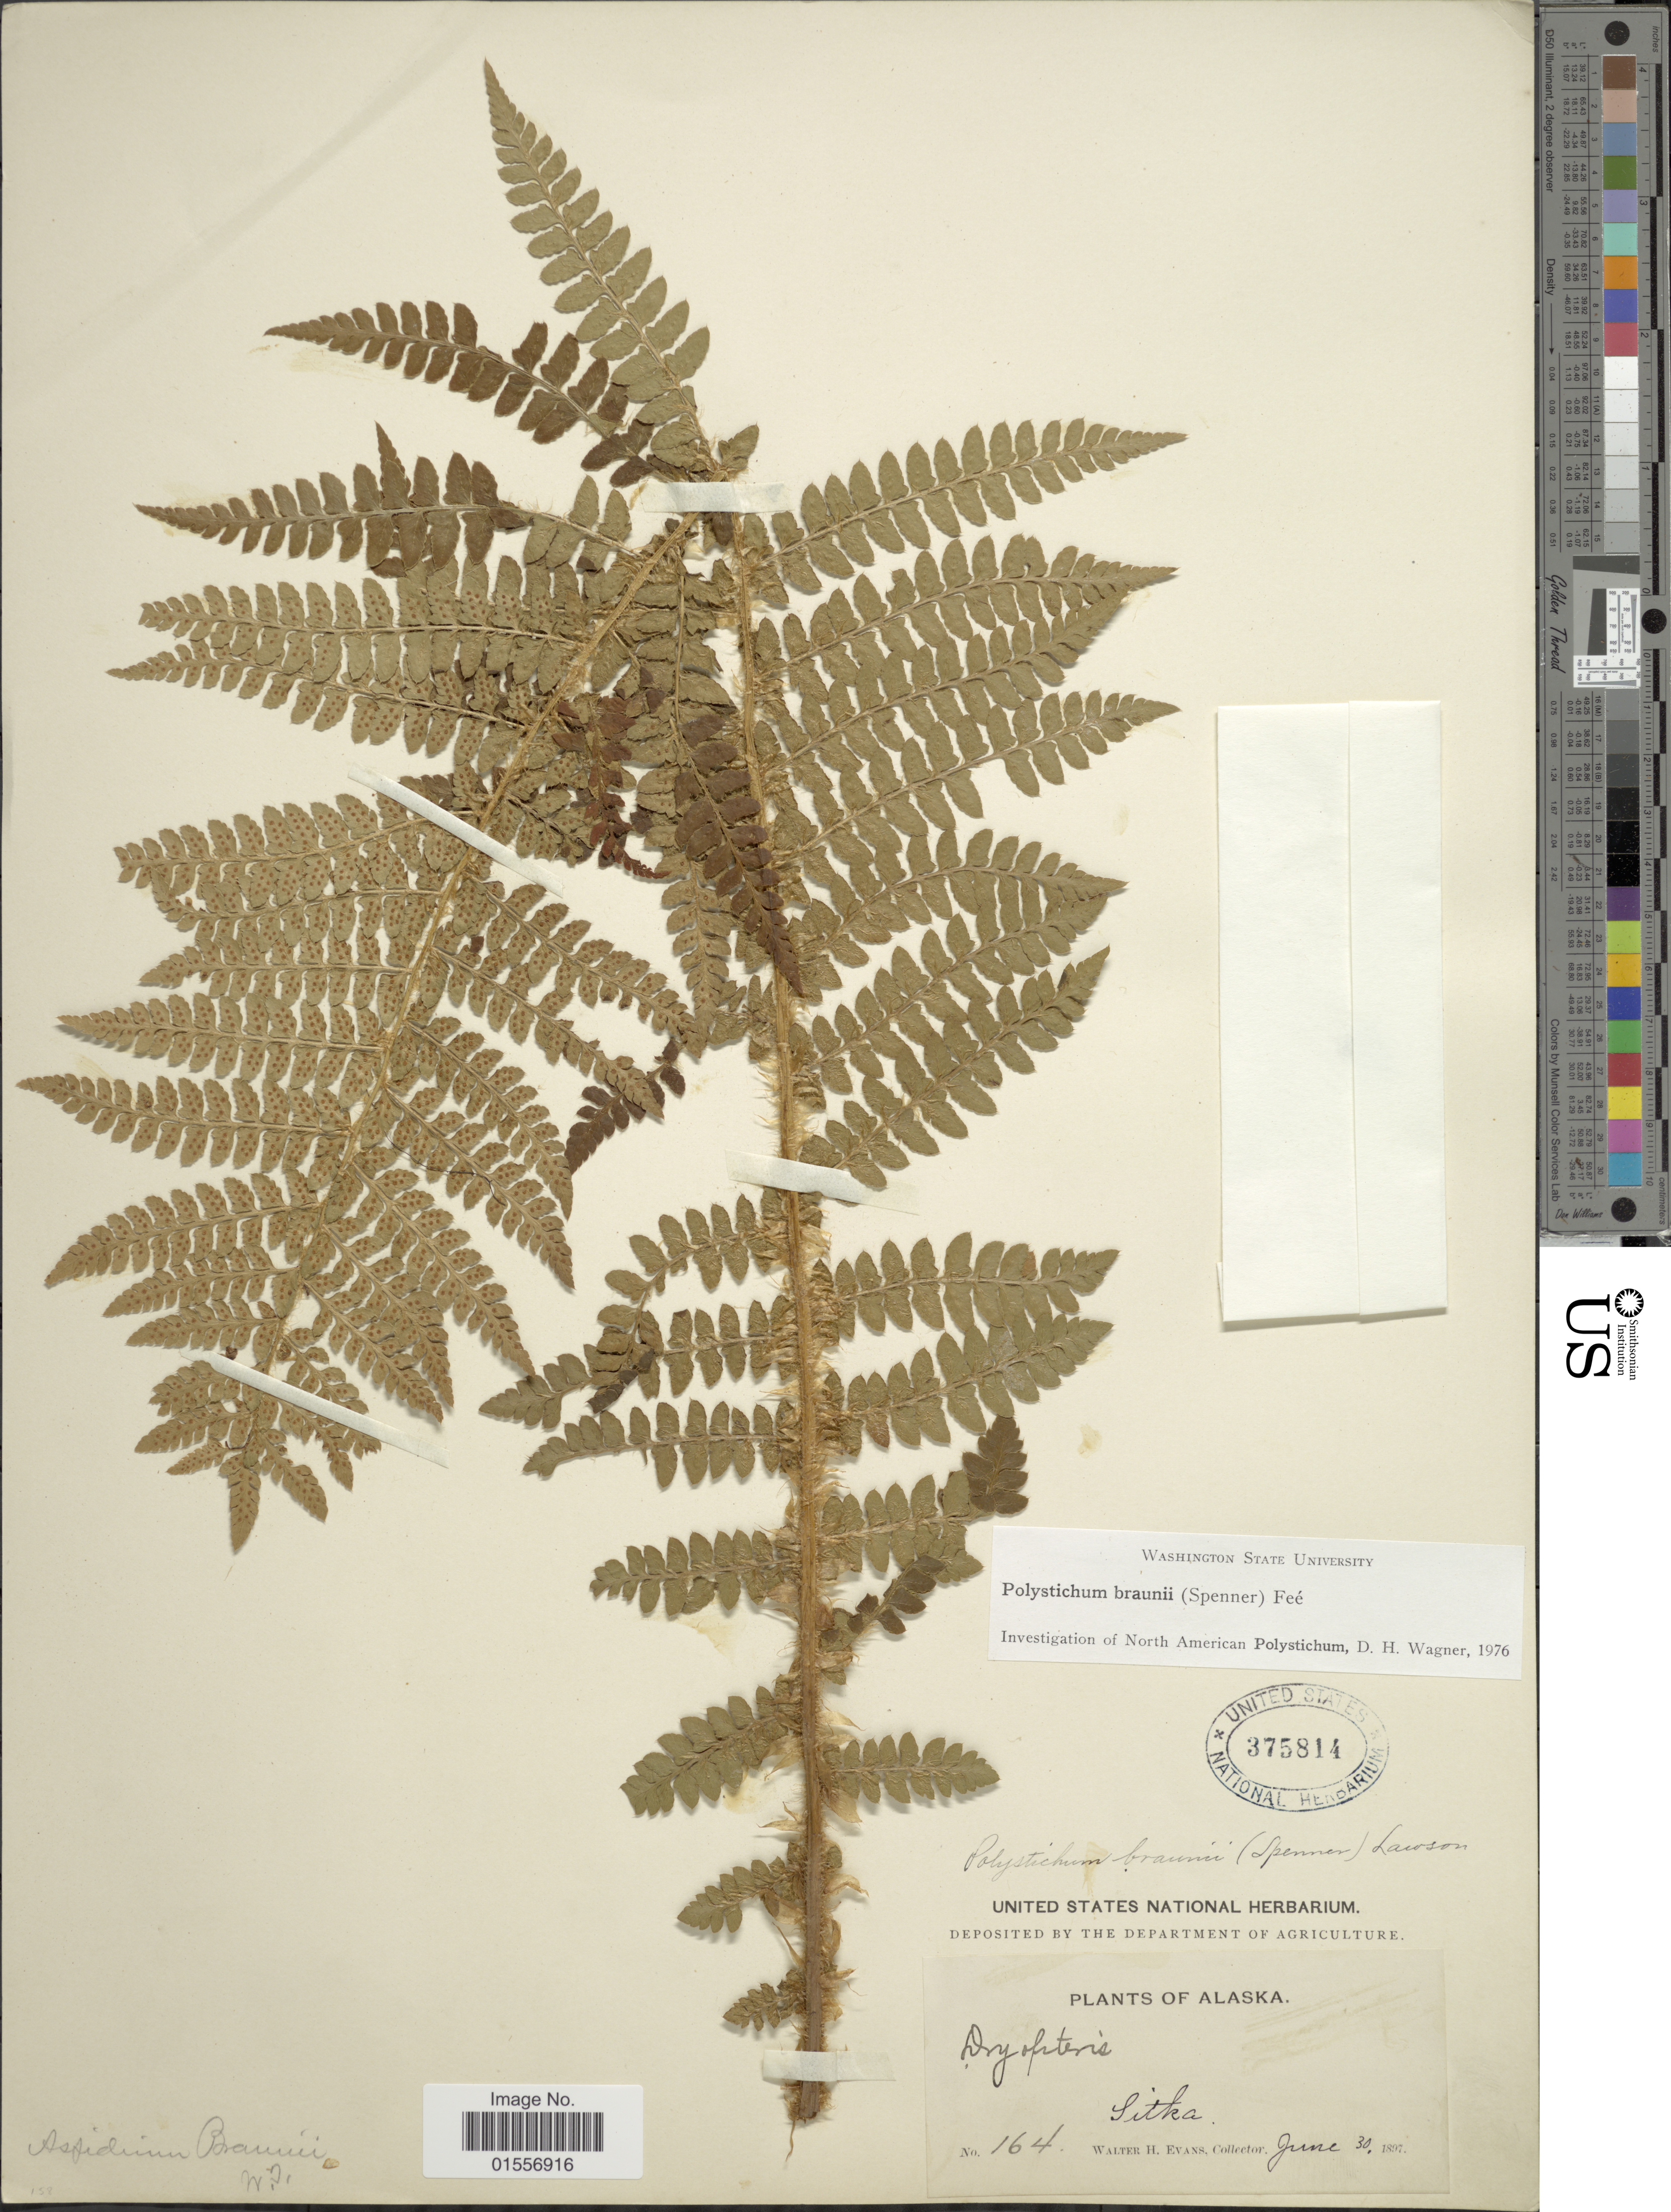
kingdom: Plantae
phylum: Tracheophyta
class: Polypodiopsida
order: Polypodiales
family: Dryopteridaceae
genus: Polystichum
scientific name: Polystichum braunii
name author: (Spenn.) Fée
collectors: W. H. Evans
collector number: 164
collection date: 1897-06-30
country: United States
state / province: Alaska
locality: Sitka.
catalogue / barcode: US 375814